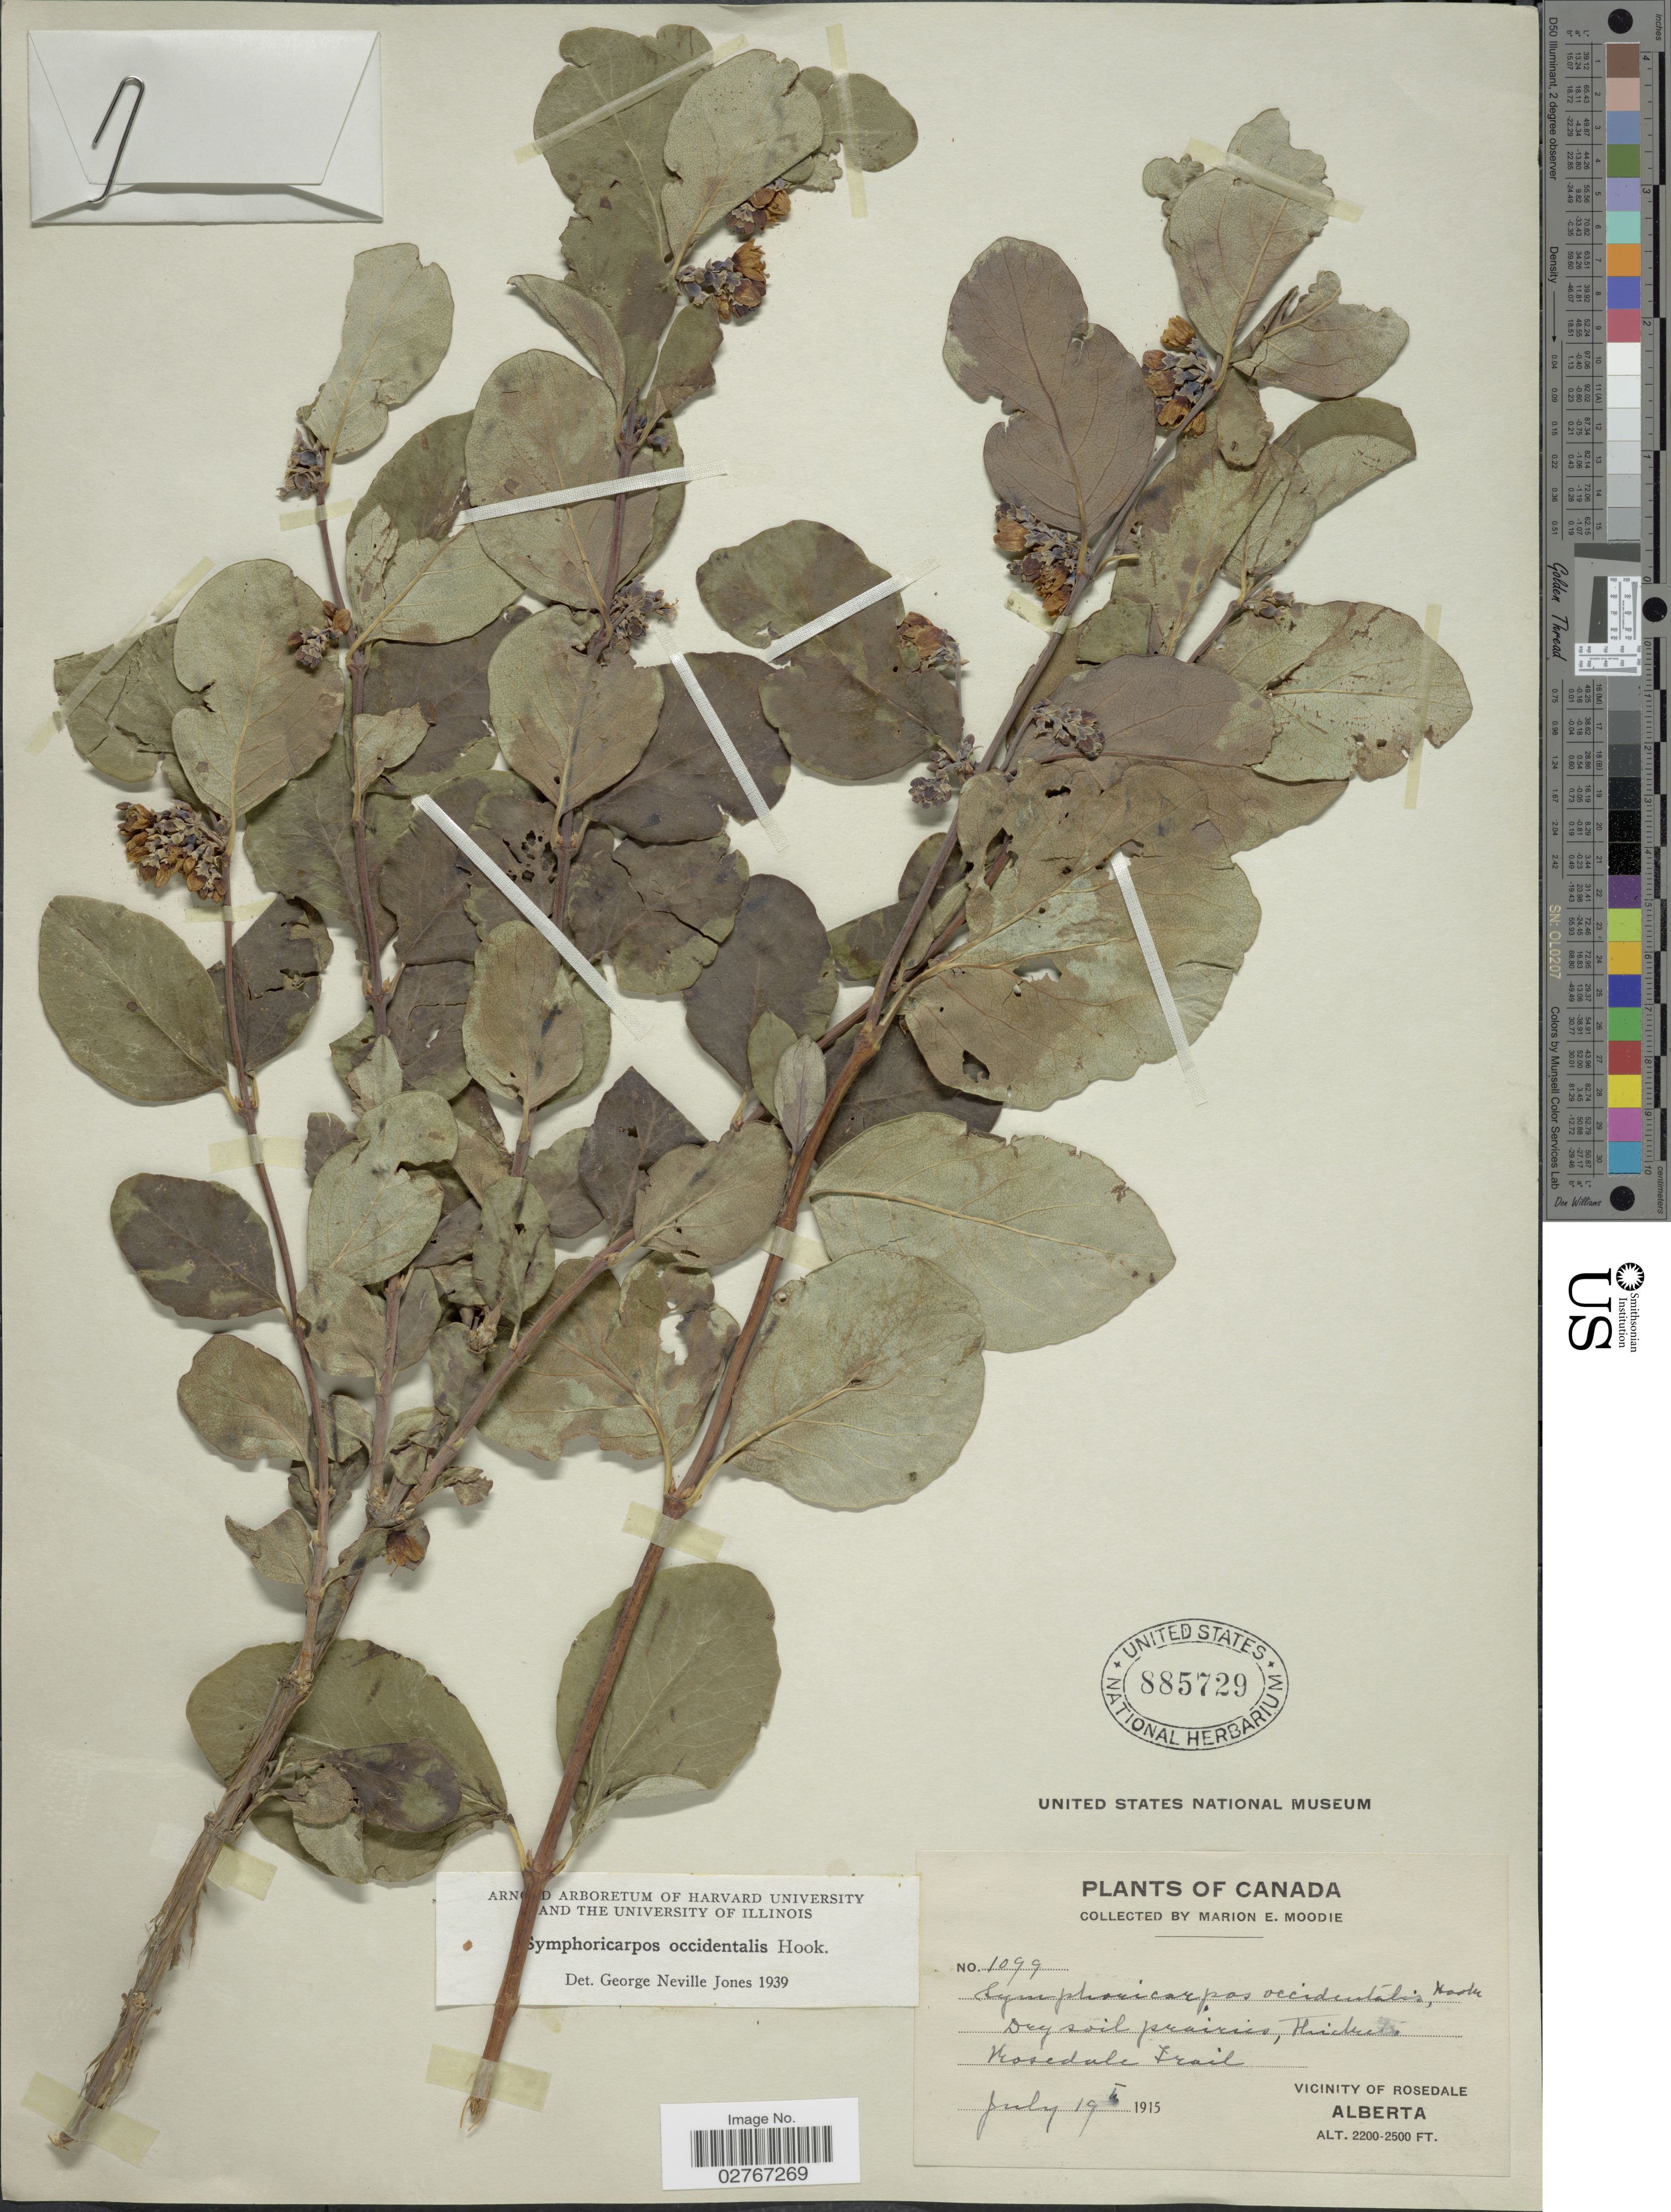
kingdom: Plantae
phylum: Tracheophyta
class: Magnoliopsida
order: Dipsacales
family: Caprifoliaceae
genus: Symphoricarpos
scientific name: Symphoricarpos occidentalis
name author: (R. Br.) Hook.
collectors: M. E. Moodie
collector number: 1099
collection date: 1915-07-19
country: Canada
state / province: Alberta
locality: Rosedale Trail. Vicinity of Rosedale.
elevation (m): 671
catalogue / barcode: US 885729